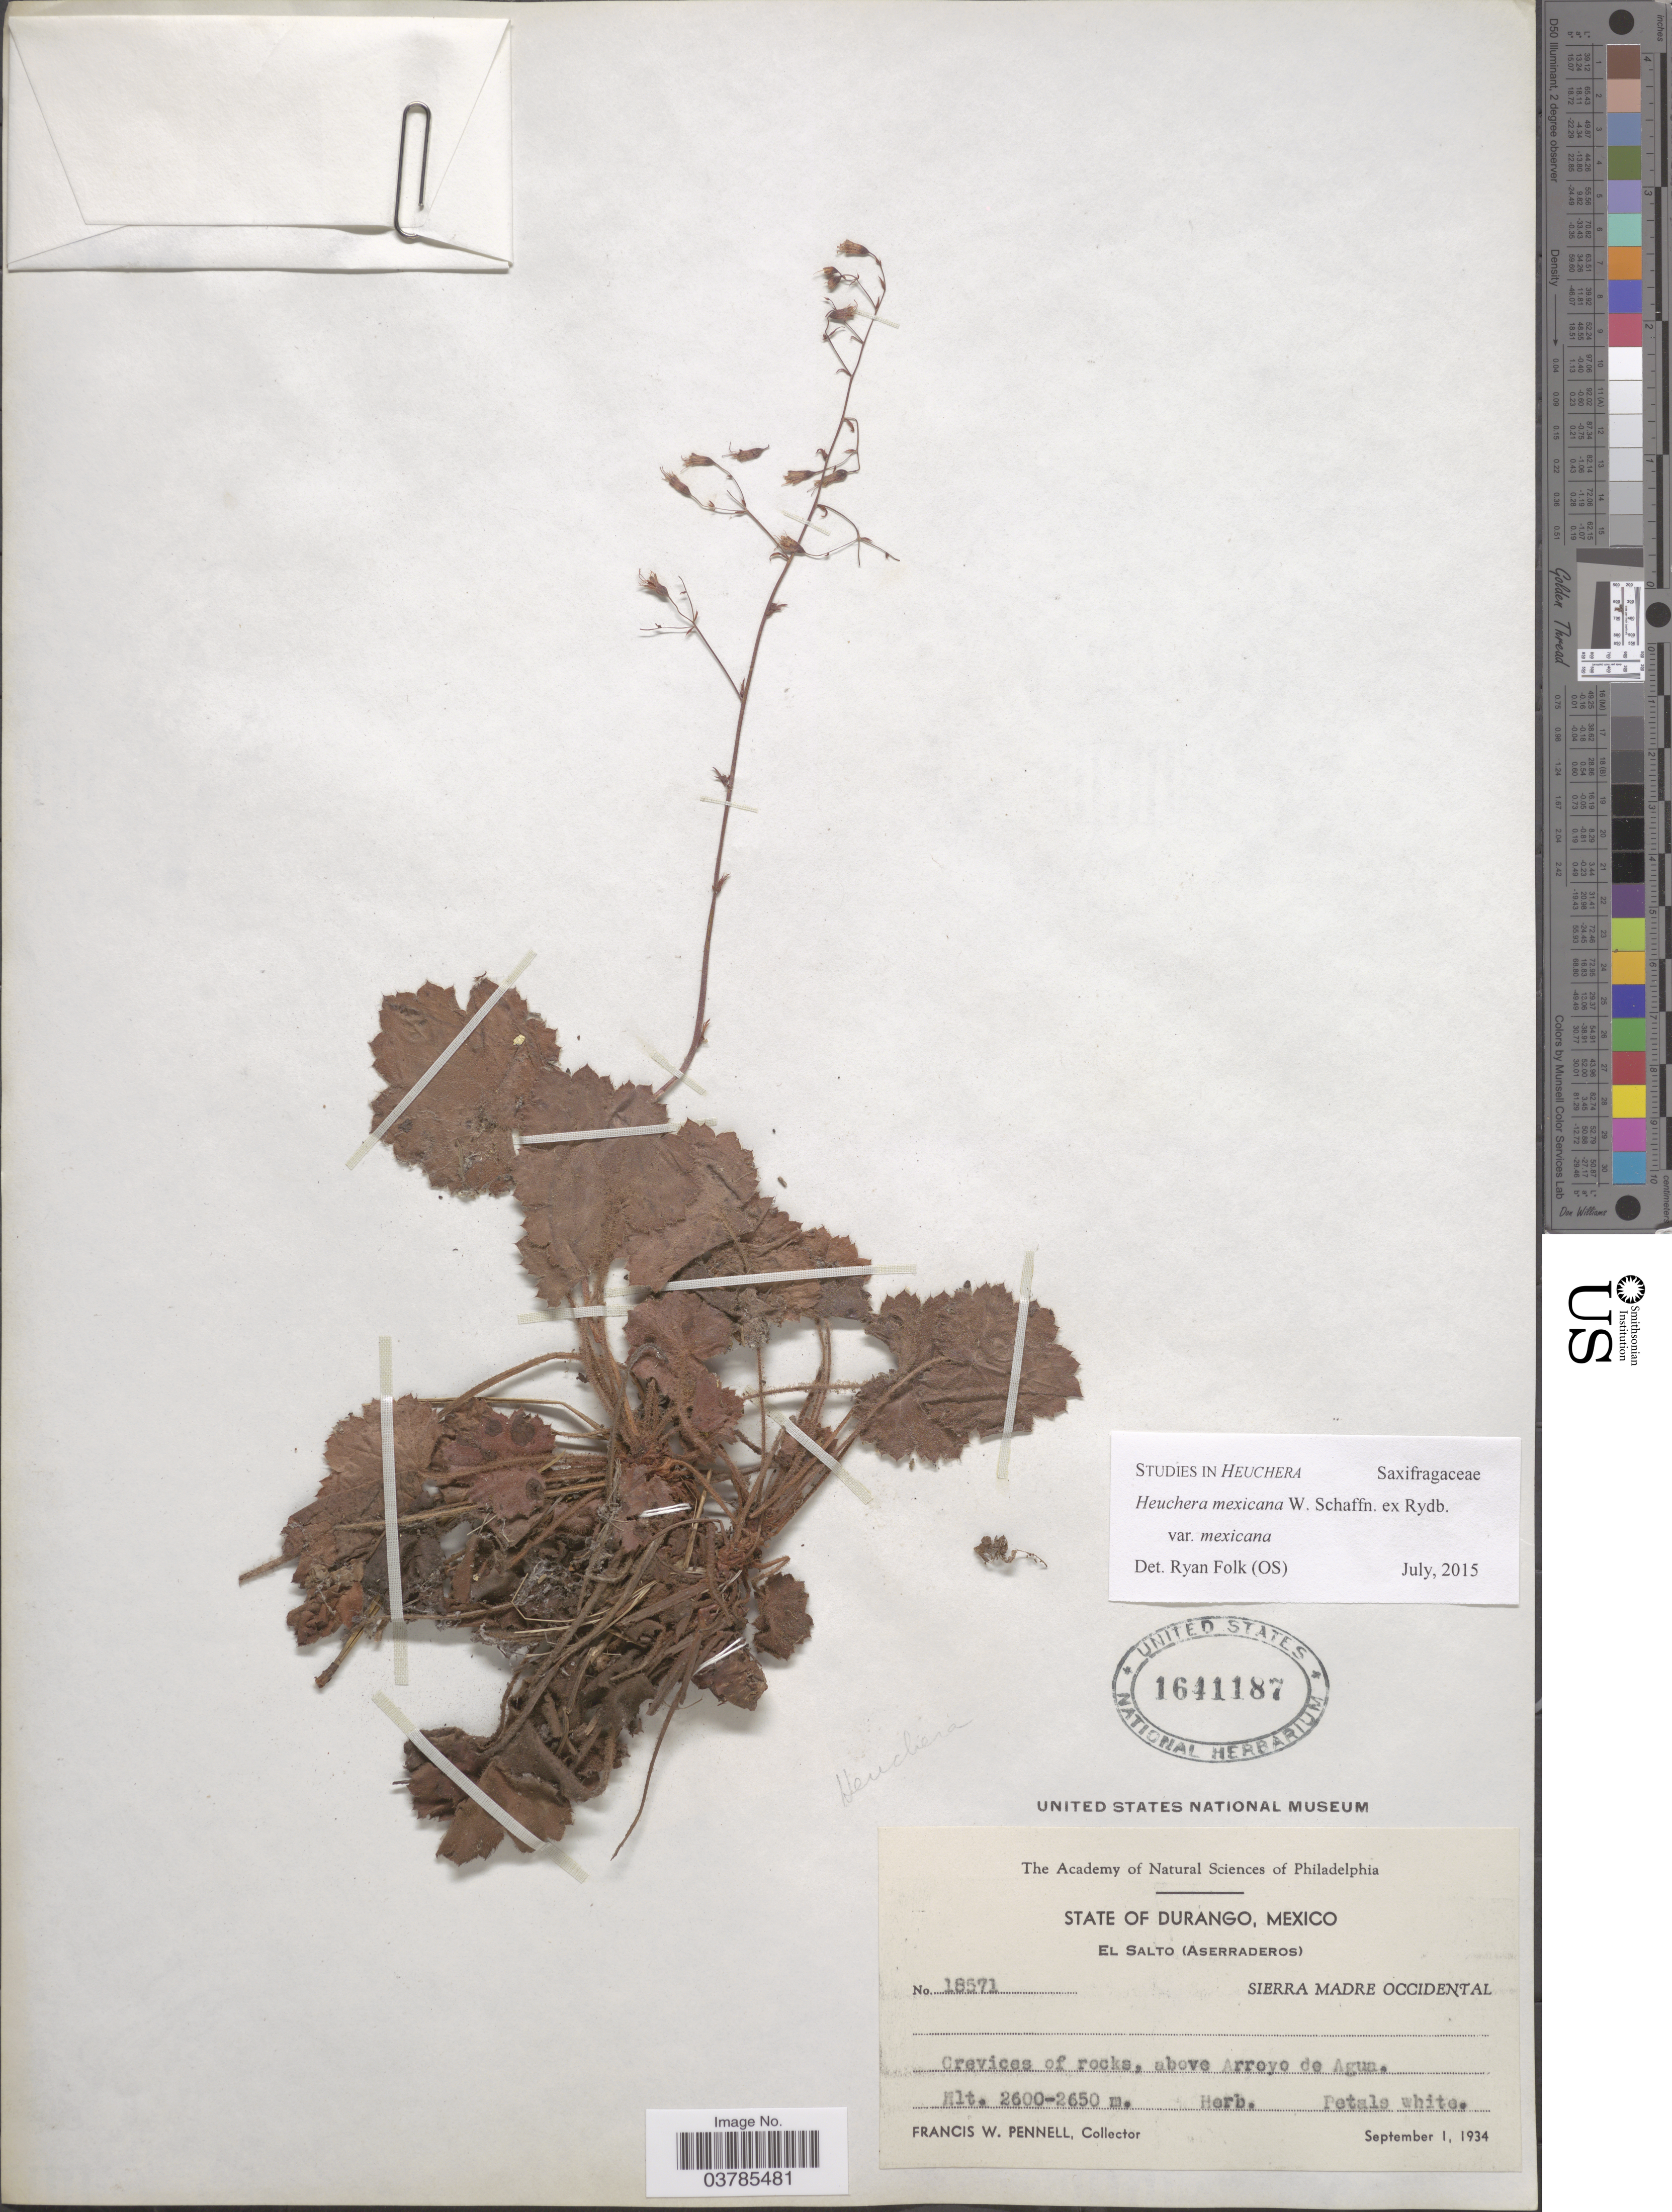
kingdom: Plantae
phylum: Tracheophyta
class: Magnoliopsida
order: Saxifragales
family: Saxifragaceae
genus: Heuchera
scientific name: Heuchera mexicana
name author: W. Schaffn. ex Rydb.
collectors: F. W. Pennell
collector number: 18571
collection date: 1934-09-01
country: Mexico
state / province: Durango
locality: El Salto (Aserraderos). Sierra Madre Occidental. Above Arroyo de Agua.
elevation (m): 2600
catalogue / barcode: US 1641187